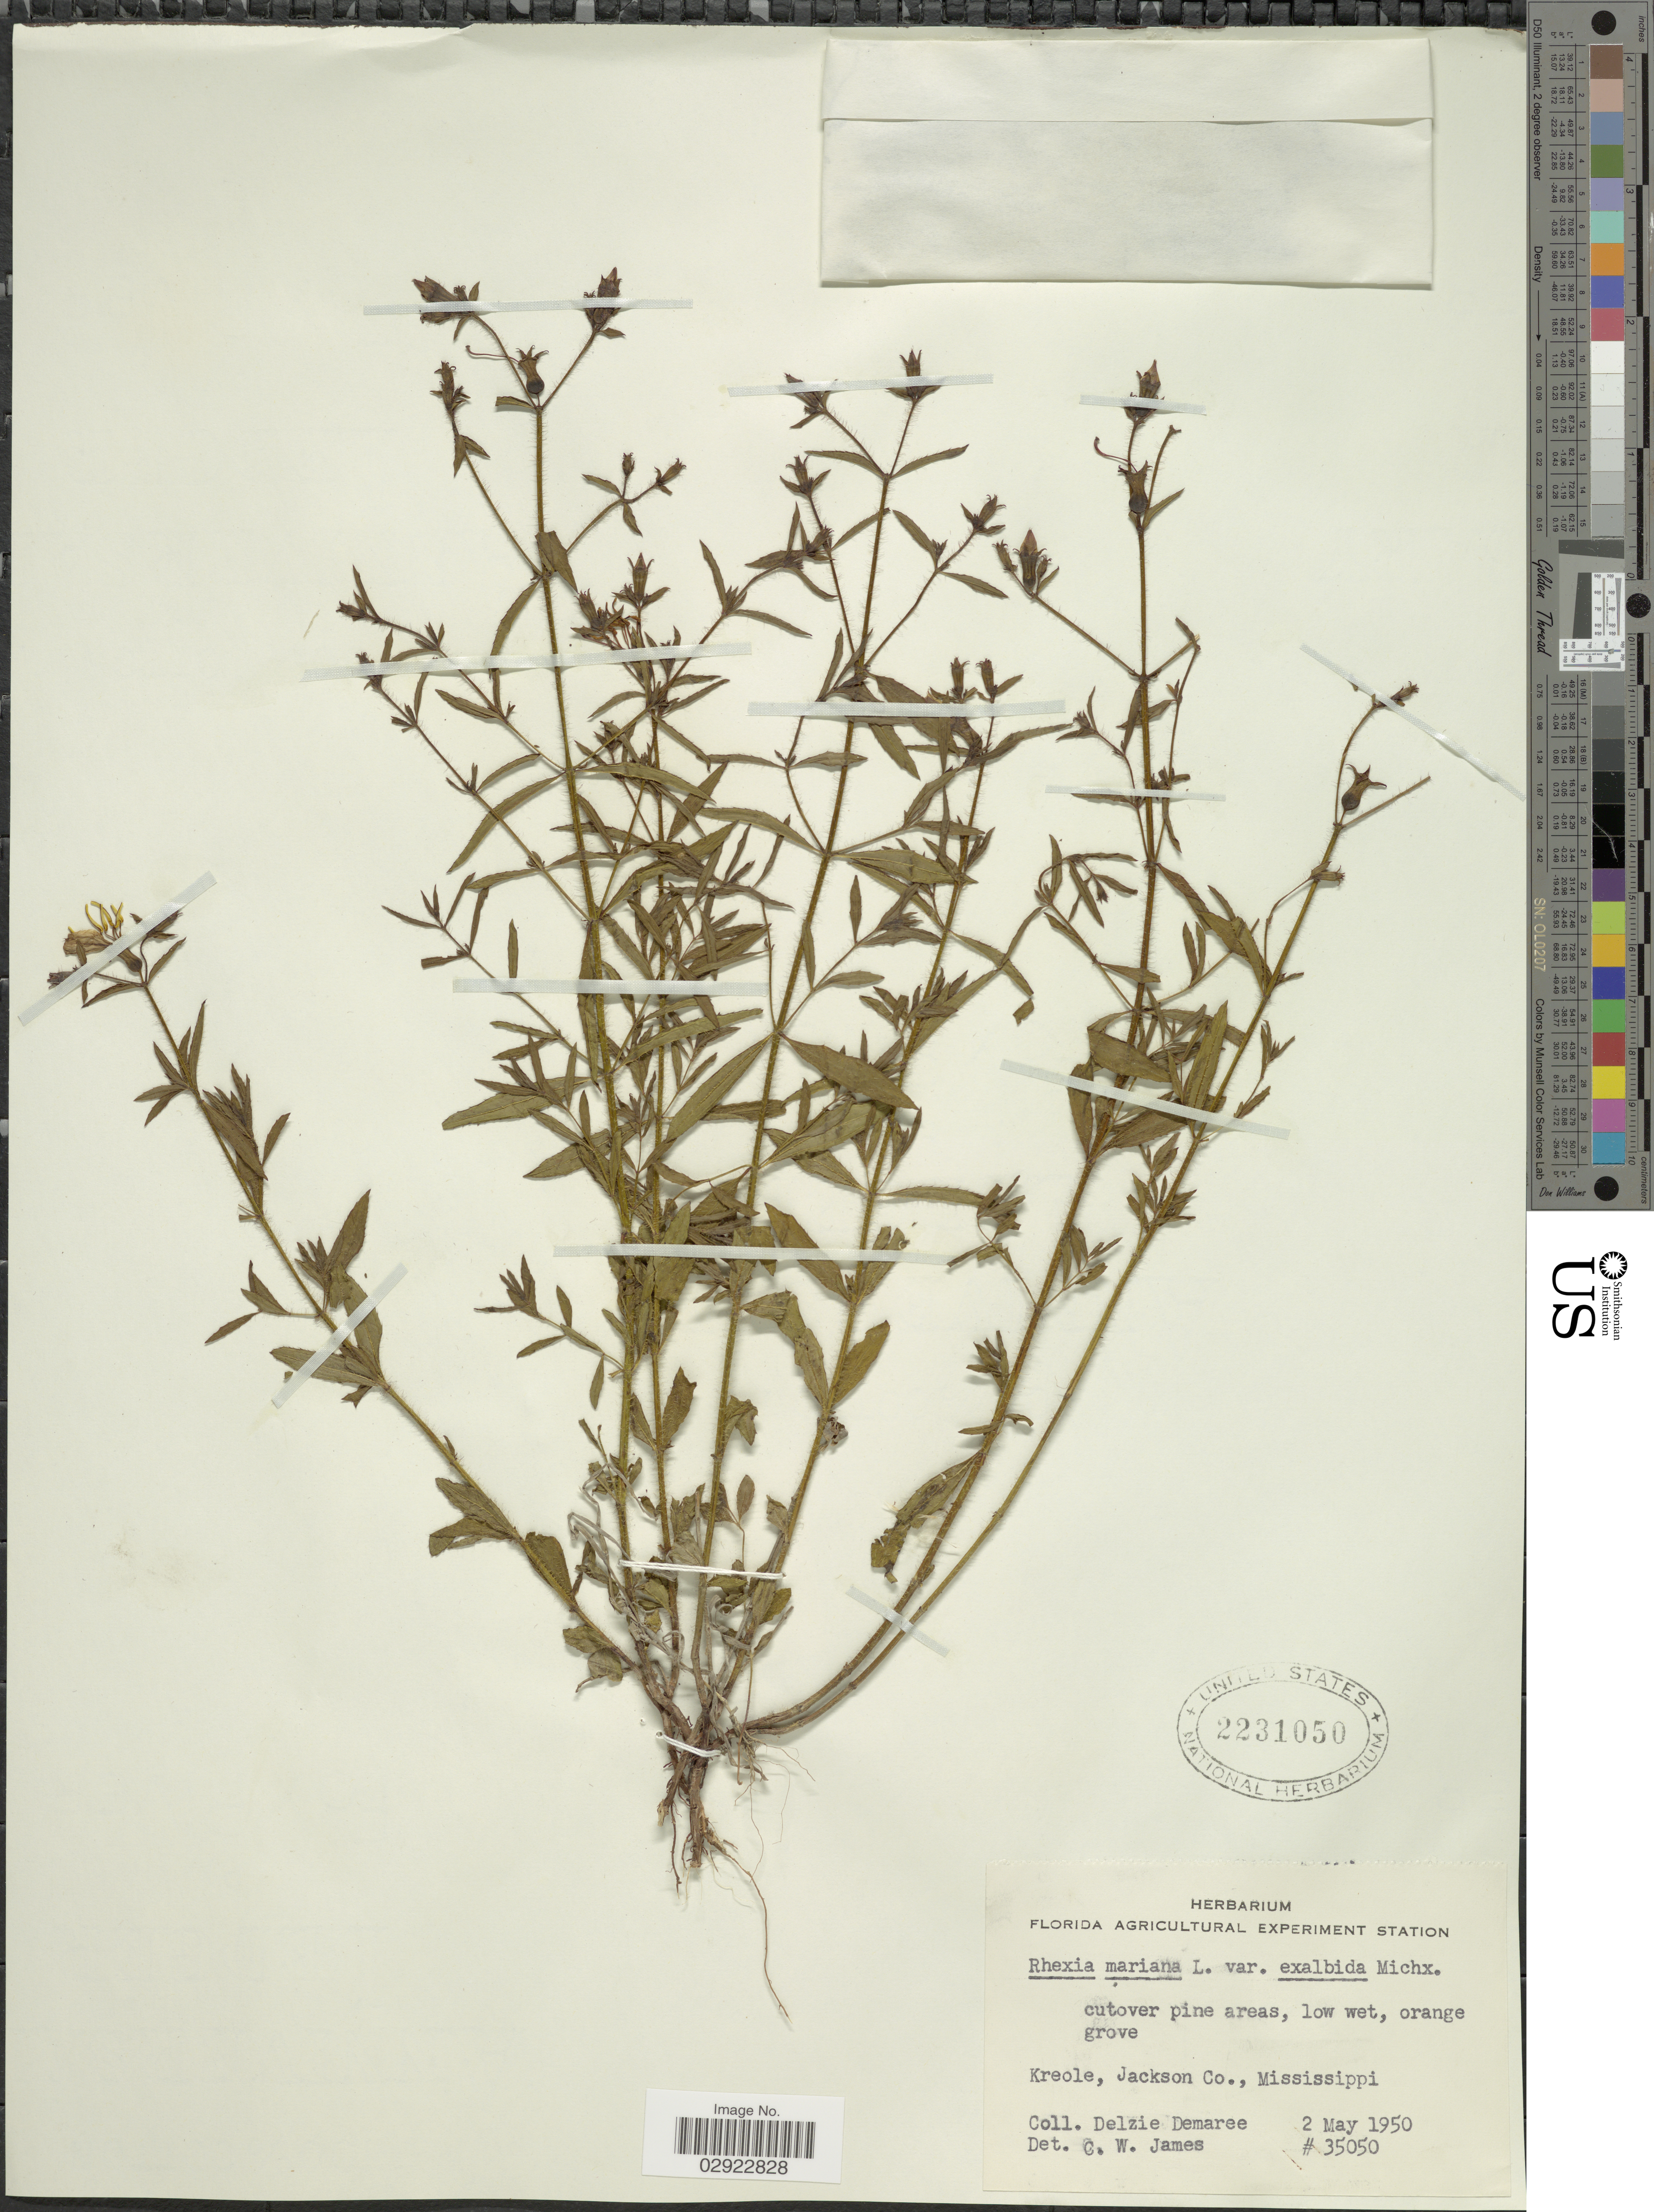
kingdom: Plantae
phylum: Tracheophyta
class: Magnoliopsida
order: Myrtales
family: Melastomataceae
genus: Rhexia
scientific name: Rhexia mariana var. exalbida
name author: Michx.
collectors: D. Demaree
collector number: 35050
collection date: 1950-05-02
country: United States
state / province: Mississippi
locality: Kreole, Jackson Co.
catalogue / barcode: US 2231050